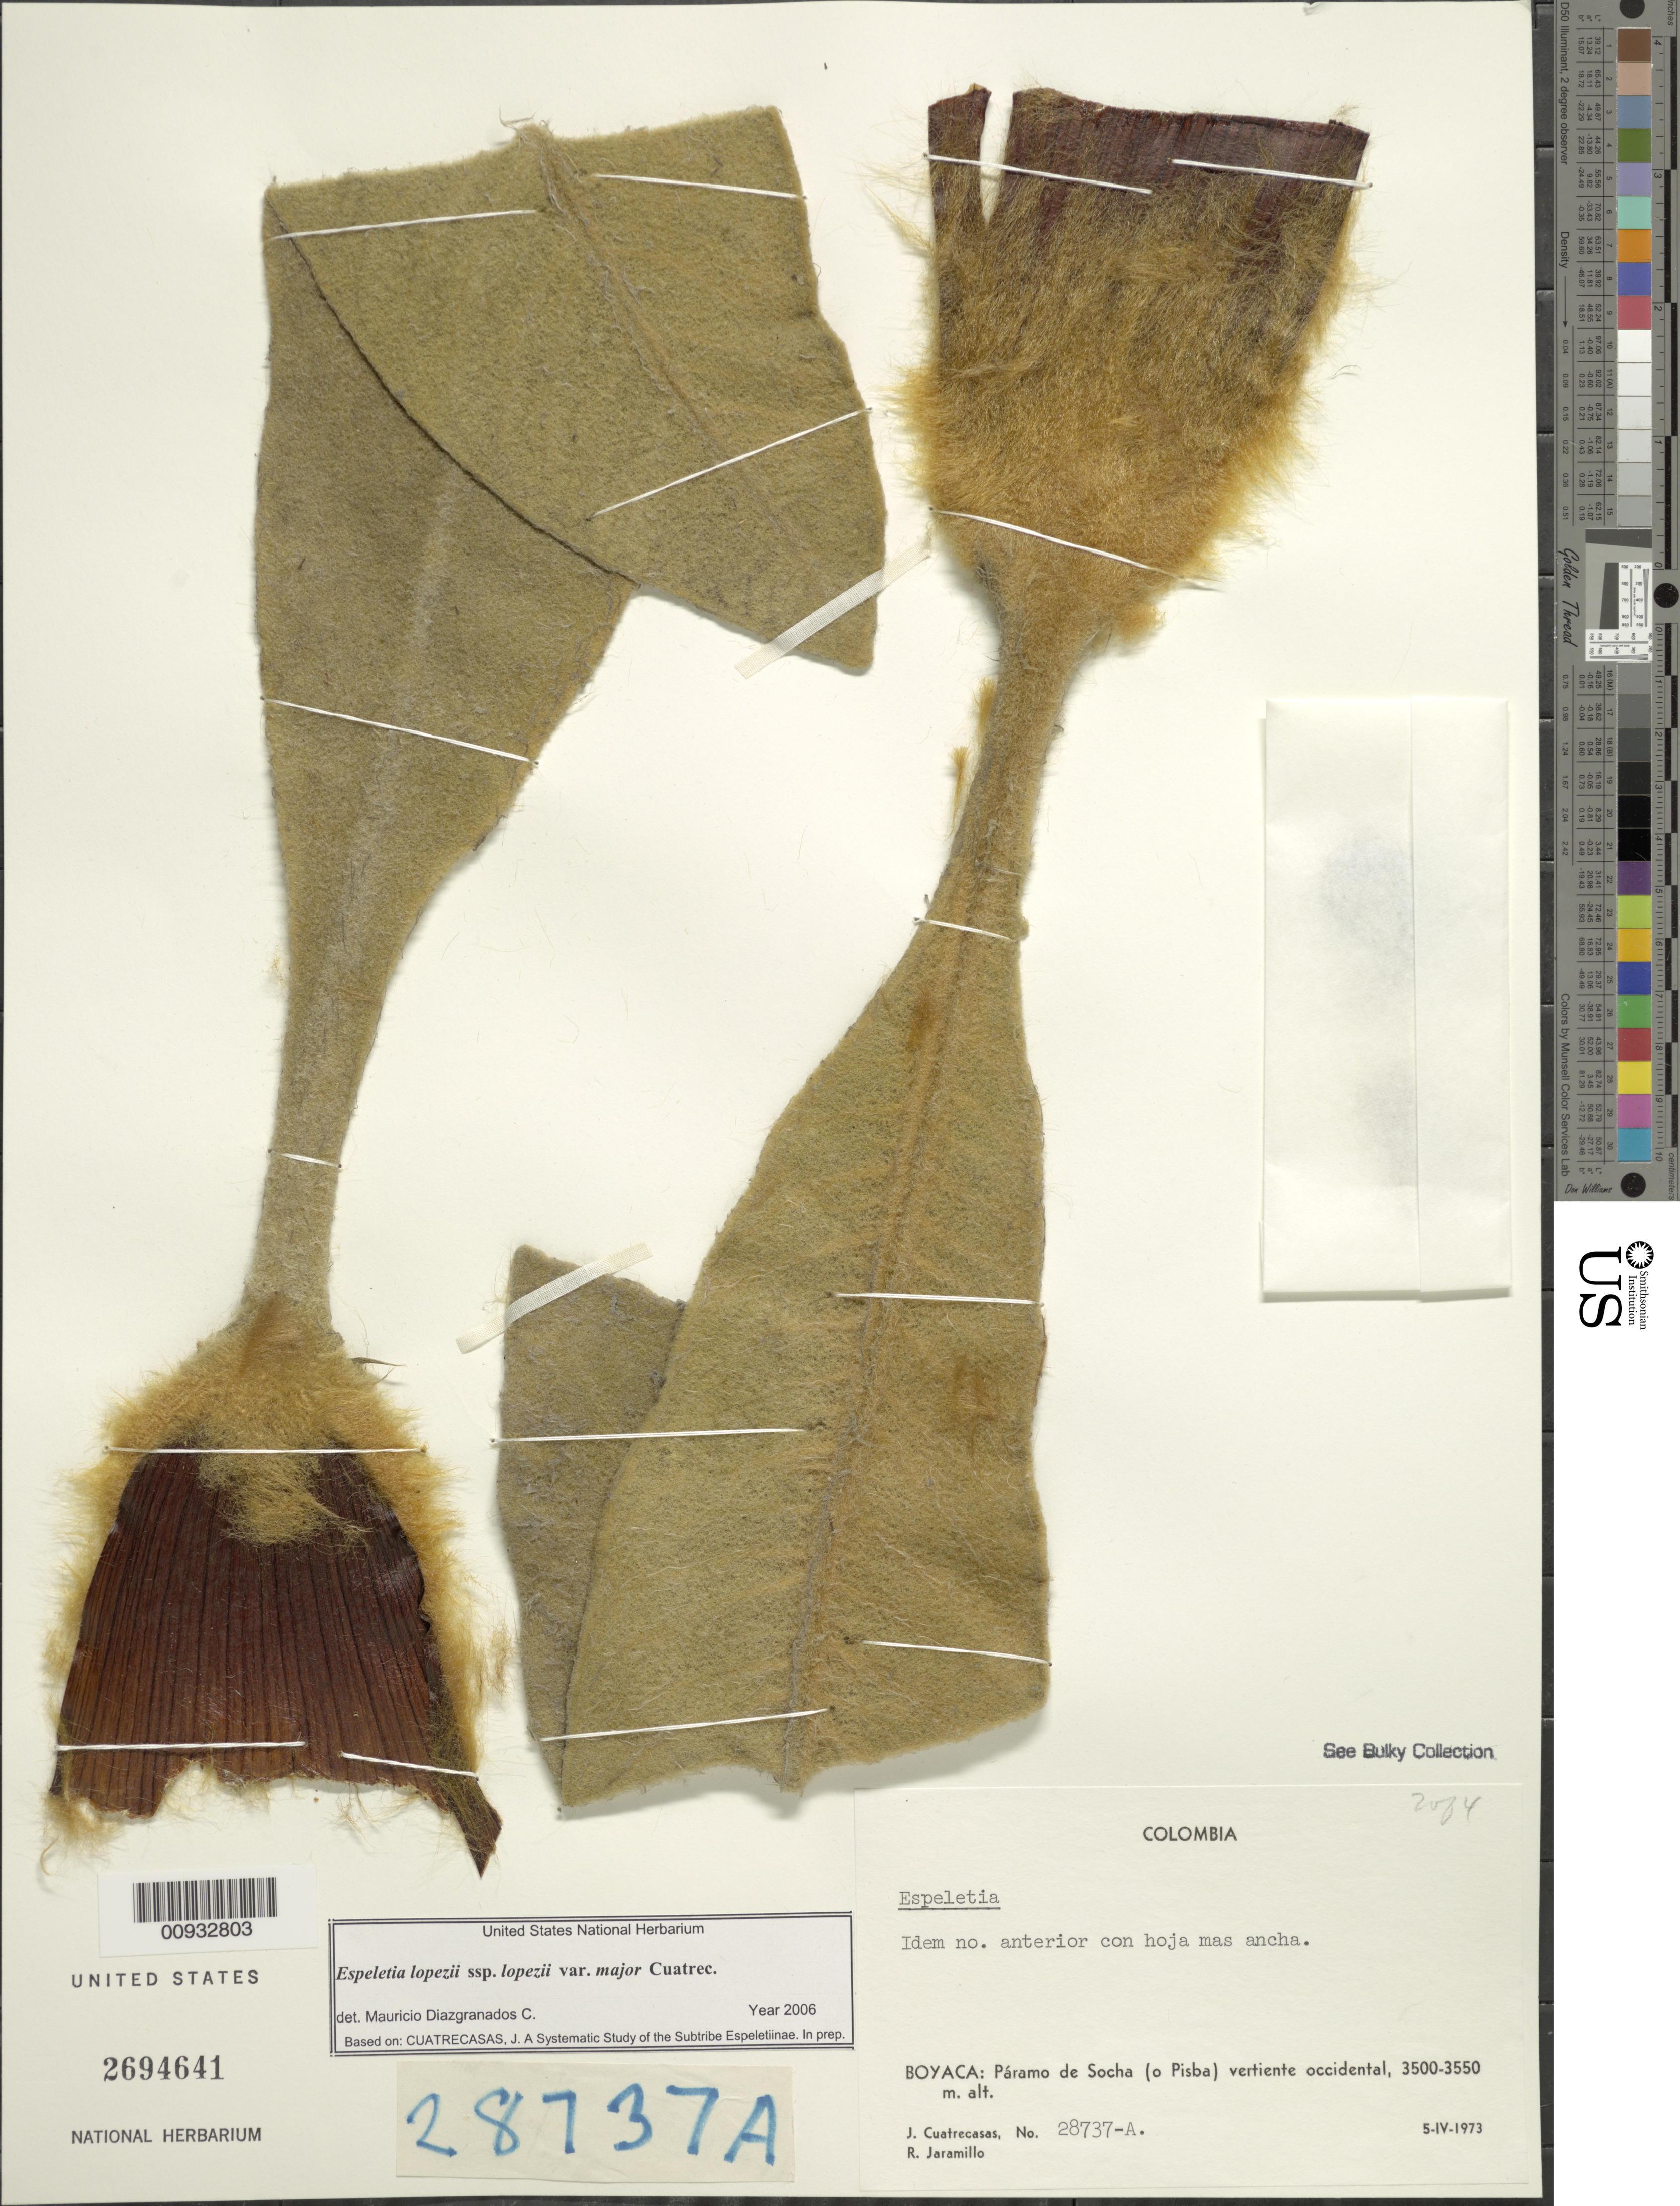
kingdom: Plantae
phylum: Tracheophyta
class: Magnoliopsida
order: Asterales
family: Asteraceae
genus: Espeletia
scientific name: Espeletia lopezii var. major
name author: Cuatrec.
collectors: J. Cuatrecasas & R. Jaramillo M.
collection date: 1973-04-05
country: Colombia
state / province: Boyacá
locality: Páramo de Pisba. (P. de Socha). Vertiente occidental.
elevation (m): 3500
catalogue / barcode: US 2694641